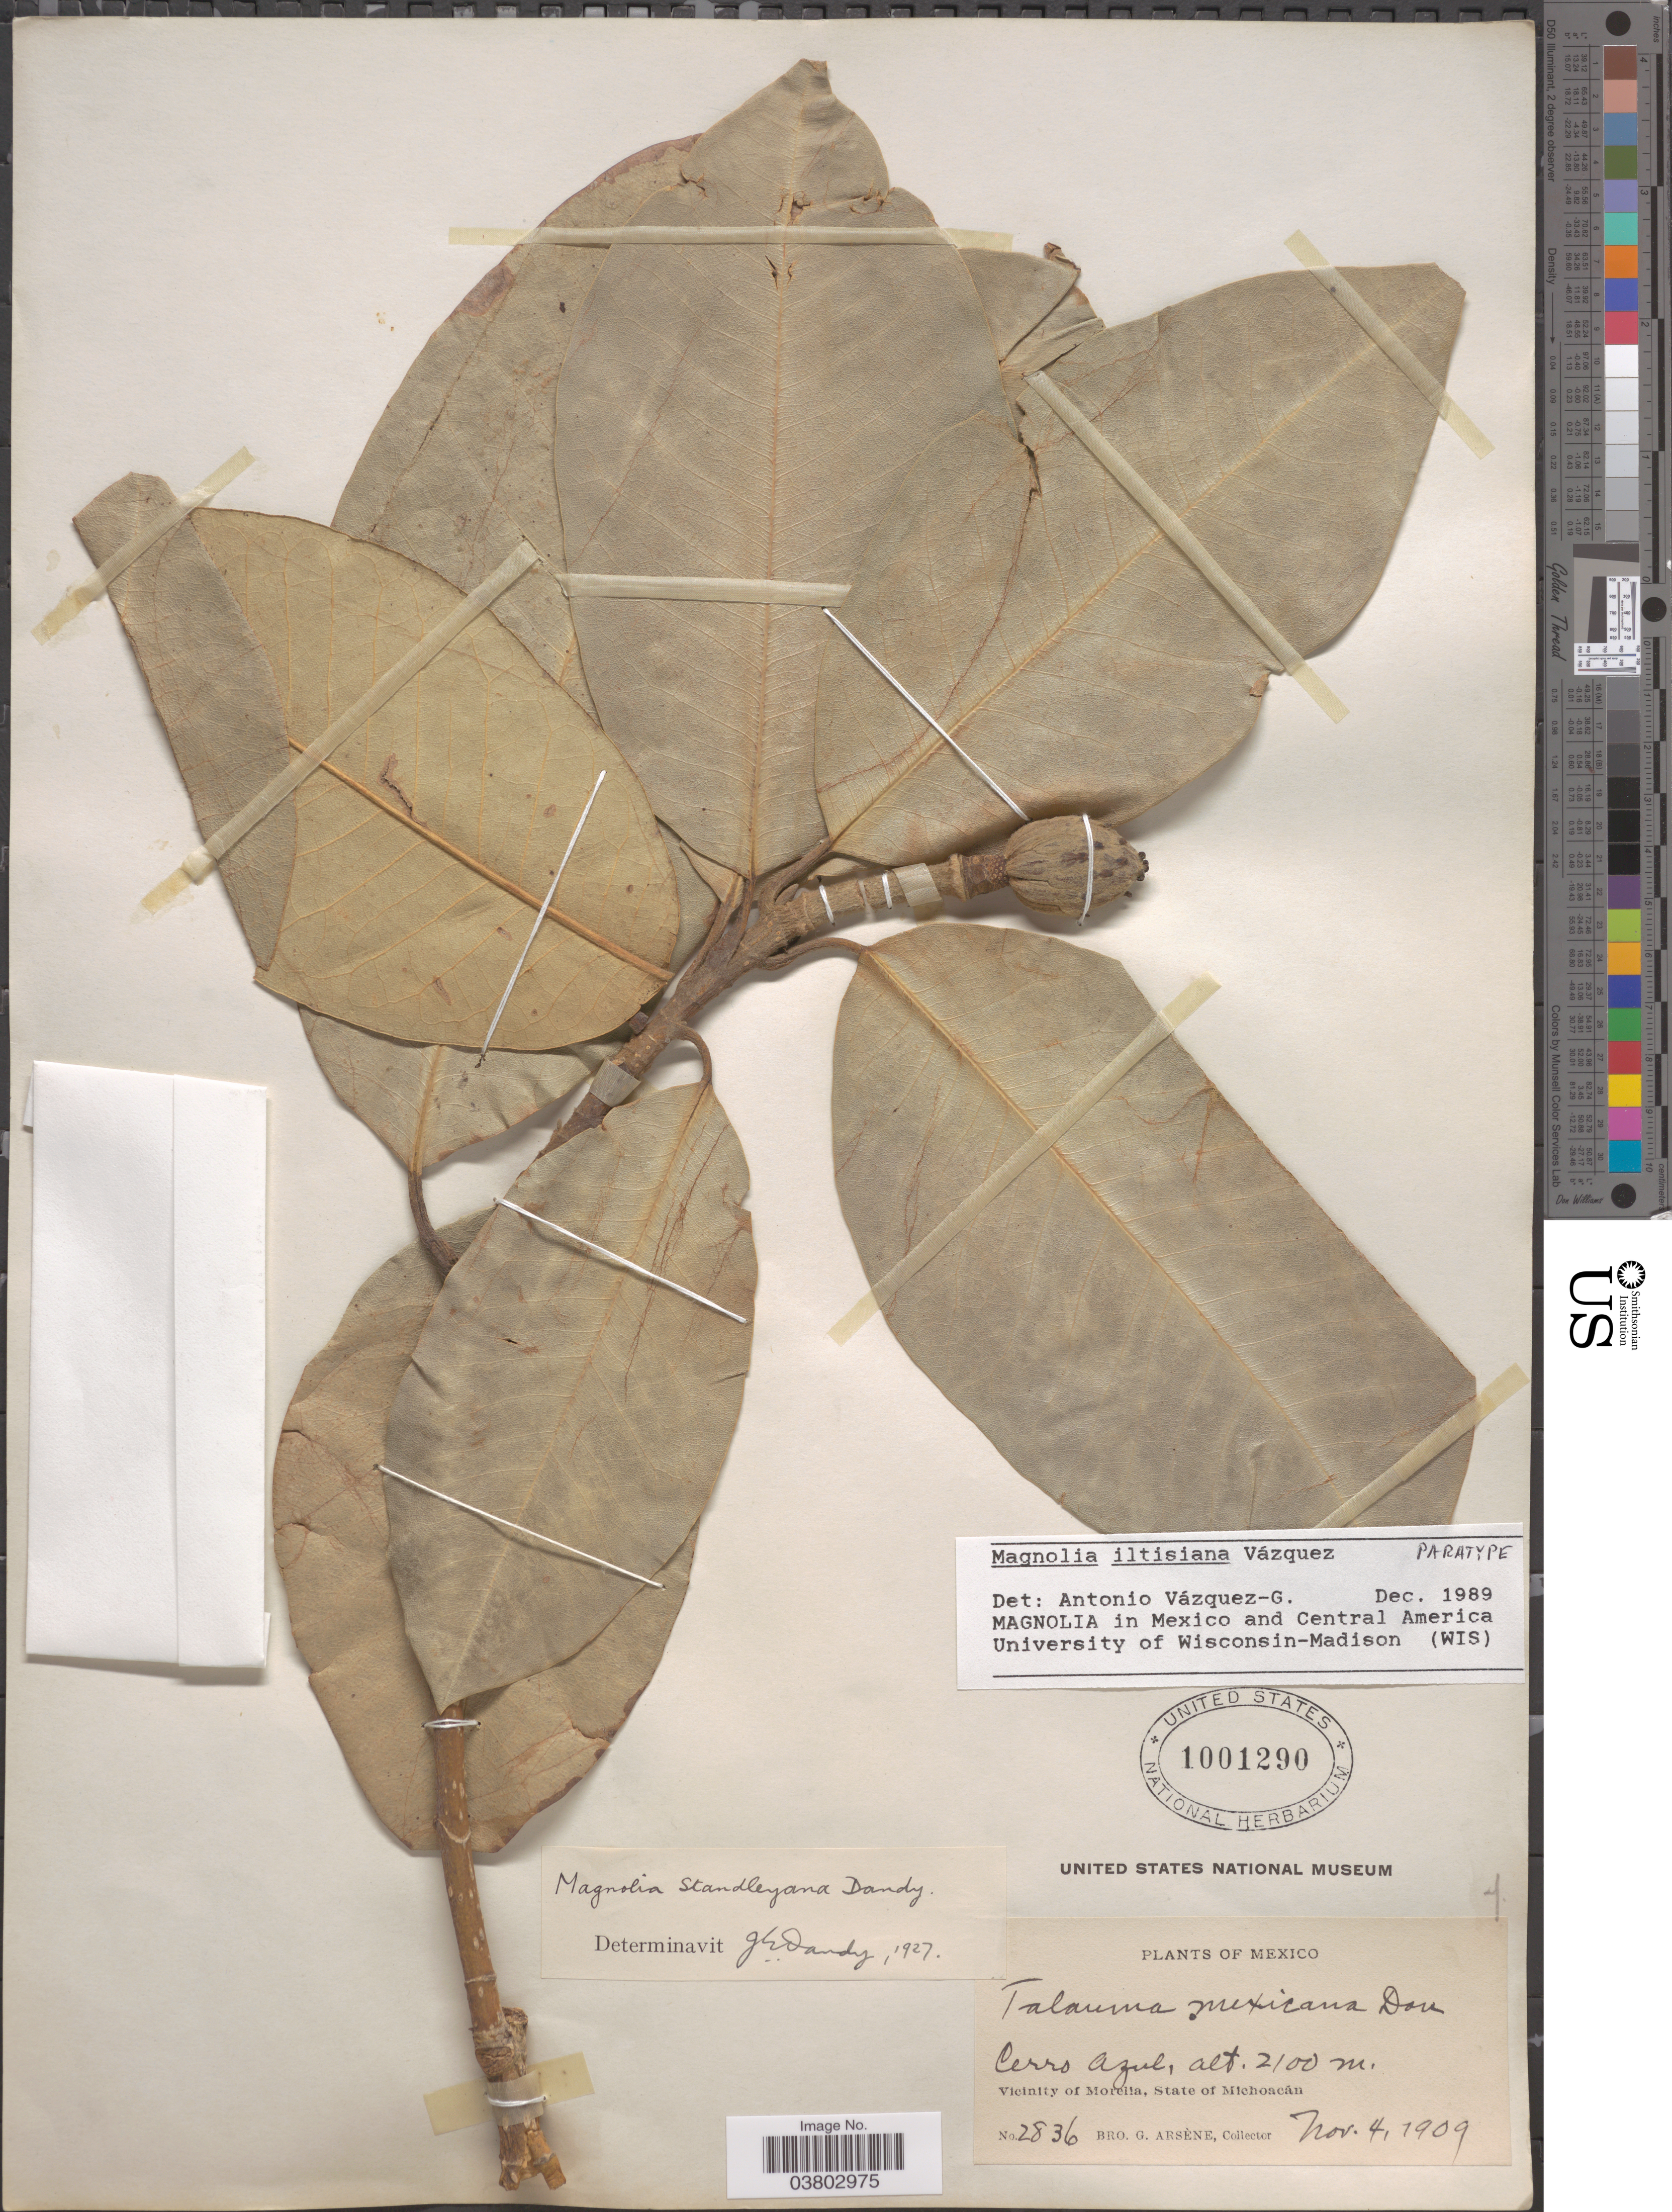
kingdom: Plantae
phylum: Tracheophyta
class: Magnoliopsida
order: Magnoliales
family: Magnoliaceae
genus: Magnolia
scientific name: Magnolia iltisiana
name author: A. Vázquez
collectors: Bro. G. Arsène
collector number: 2836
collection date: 1909-11-04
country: Mexico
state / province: Michoacán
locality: Cerro Azul. Vicinity of Morella.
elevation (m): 2100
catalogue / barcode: US 1001290